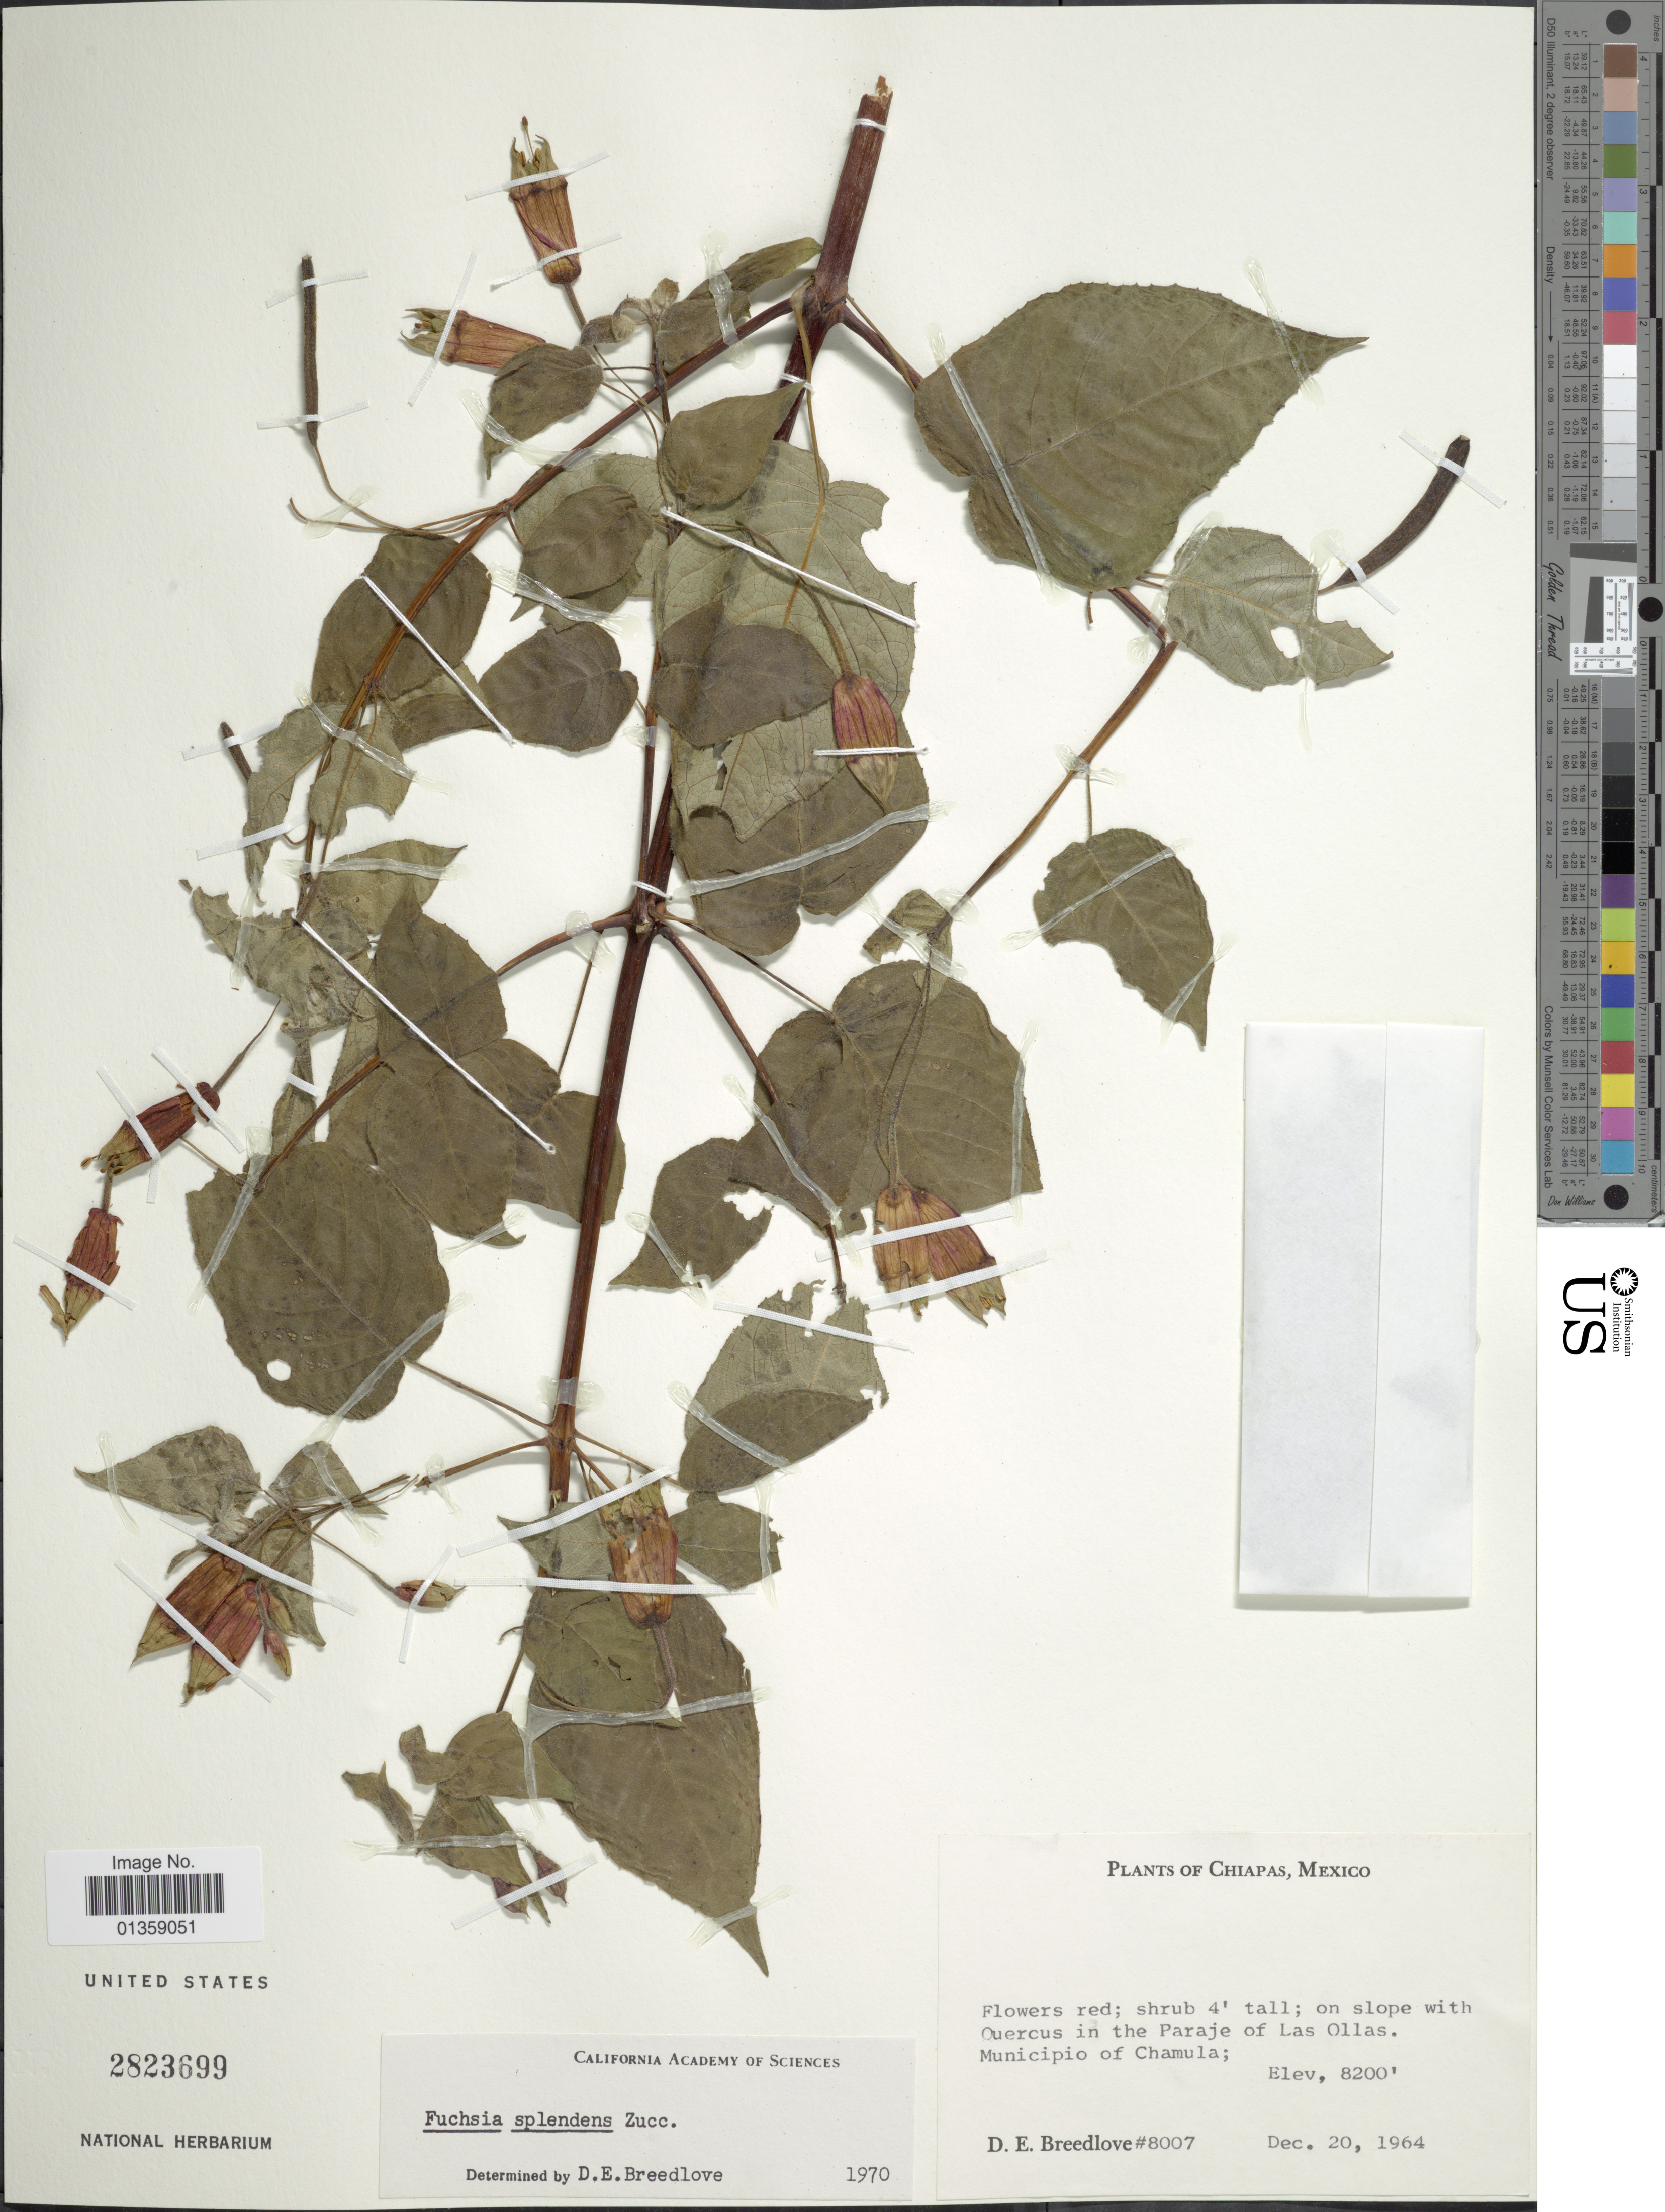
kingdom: Plantae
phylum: Tracheophyta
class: Magnoliopsida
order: Myrtales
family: Onagraceae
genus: Fuchsia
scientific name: Fuchsia splendens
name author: Zucc.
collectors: D. E. Breedlove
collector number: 8007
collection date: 1964-12-20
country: Mexico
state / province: Chiapas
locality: In the Paraje of Las Ollas. Municipio of Chamula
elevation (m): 2499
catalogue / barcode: US 2823699